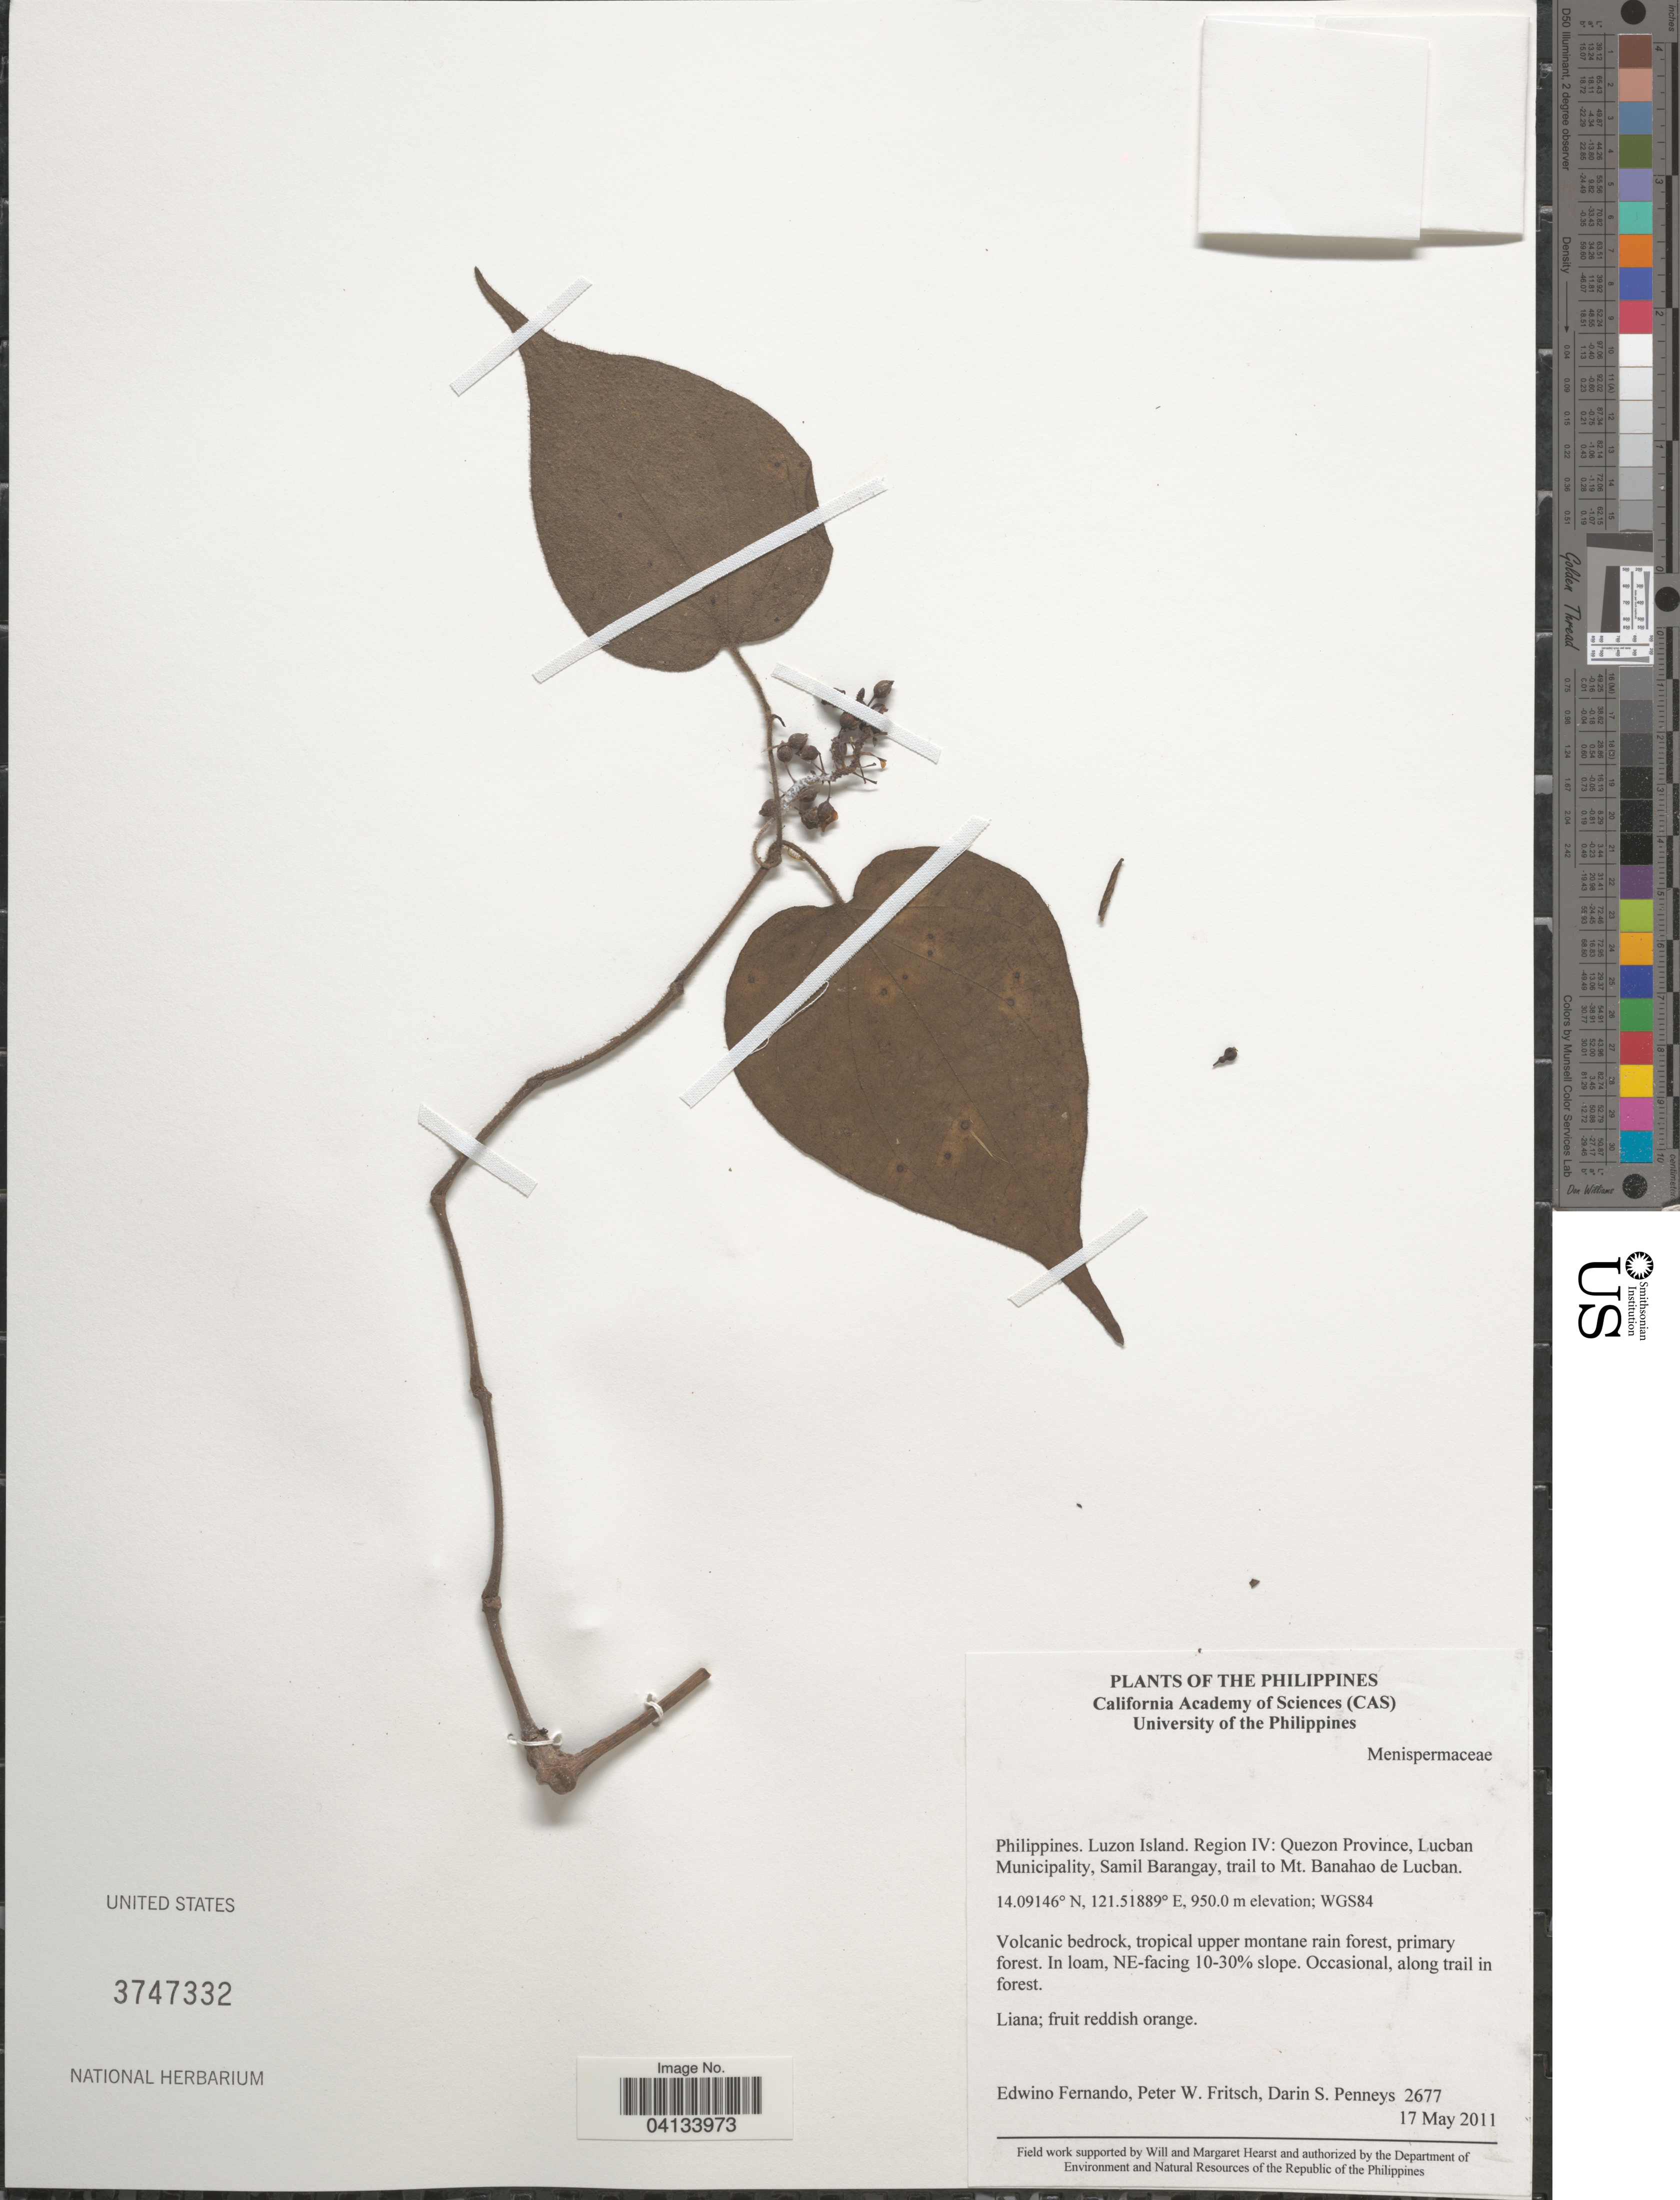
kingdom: Plantae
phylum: Tracheophyta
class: Magnoliopsida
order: Ranunculales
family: Menispermaceae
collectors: E. S. Fernando, P. W. Fritsch & D. S. Penneys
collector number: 2677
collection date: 2011-05-17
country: Philippines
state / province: Northern Mindanao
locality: Luzon Island. Region IV: Quezon Province, Lucban Municipality, Samil Barangay, trail to Mt. Banahao de Lucban. WGS84. NE-facing 10-30% slope.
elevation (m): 950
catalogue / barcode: US 3747332